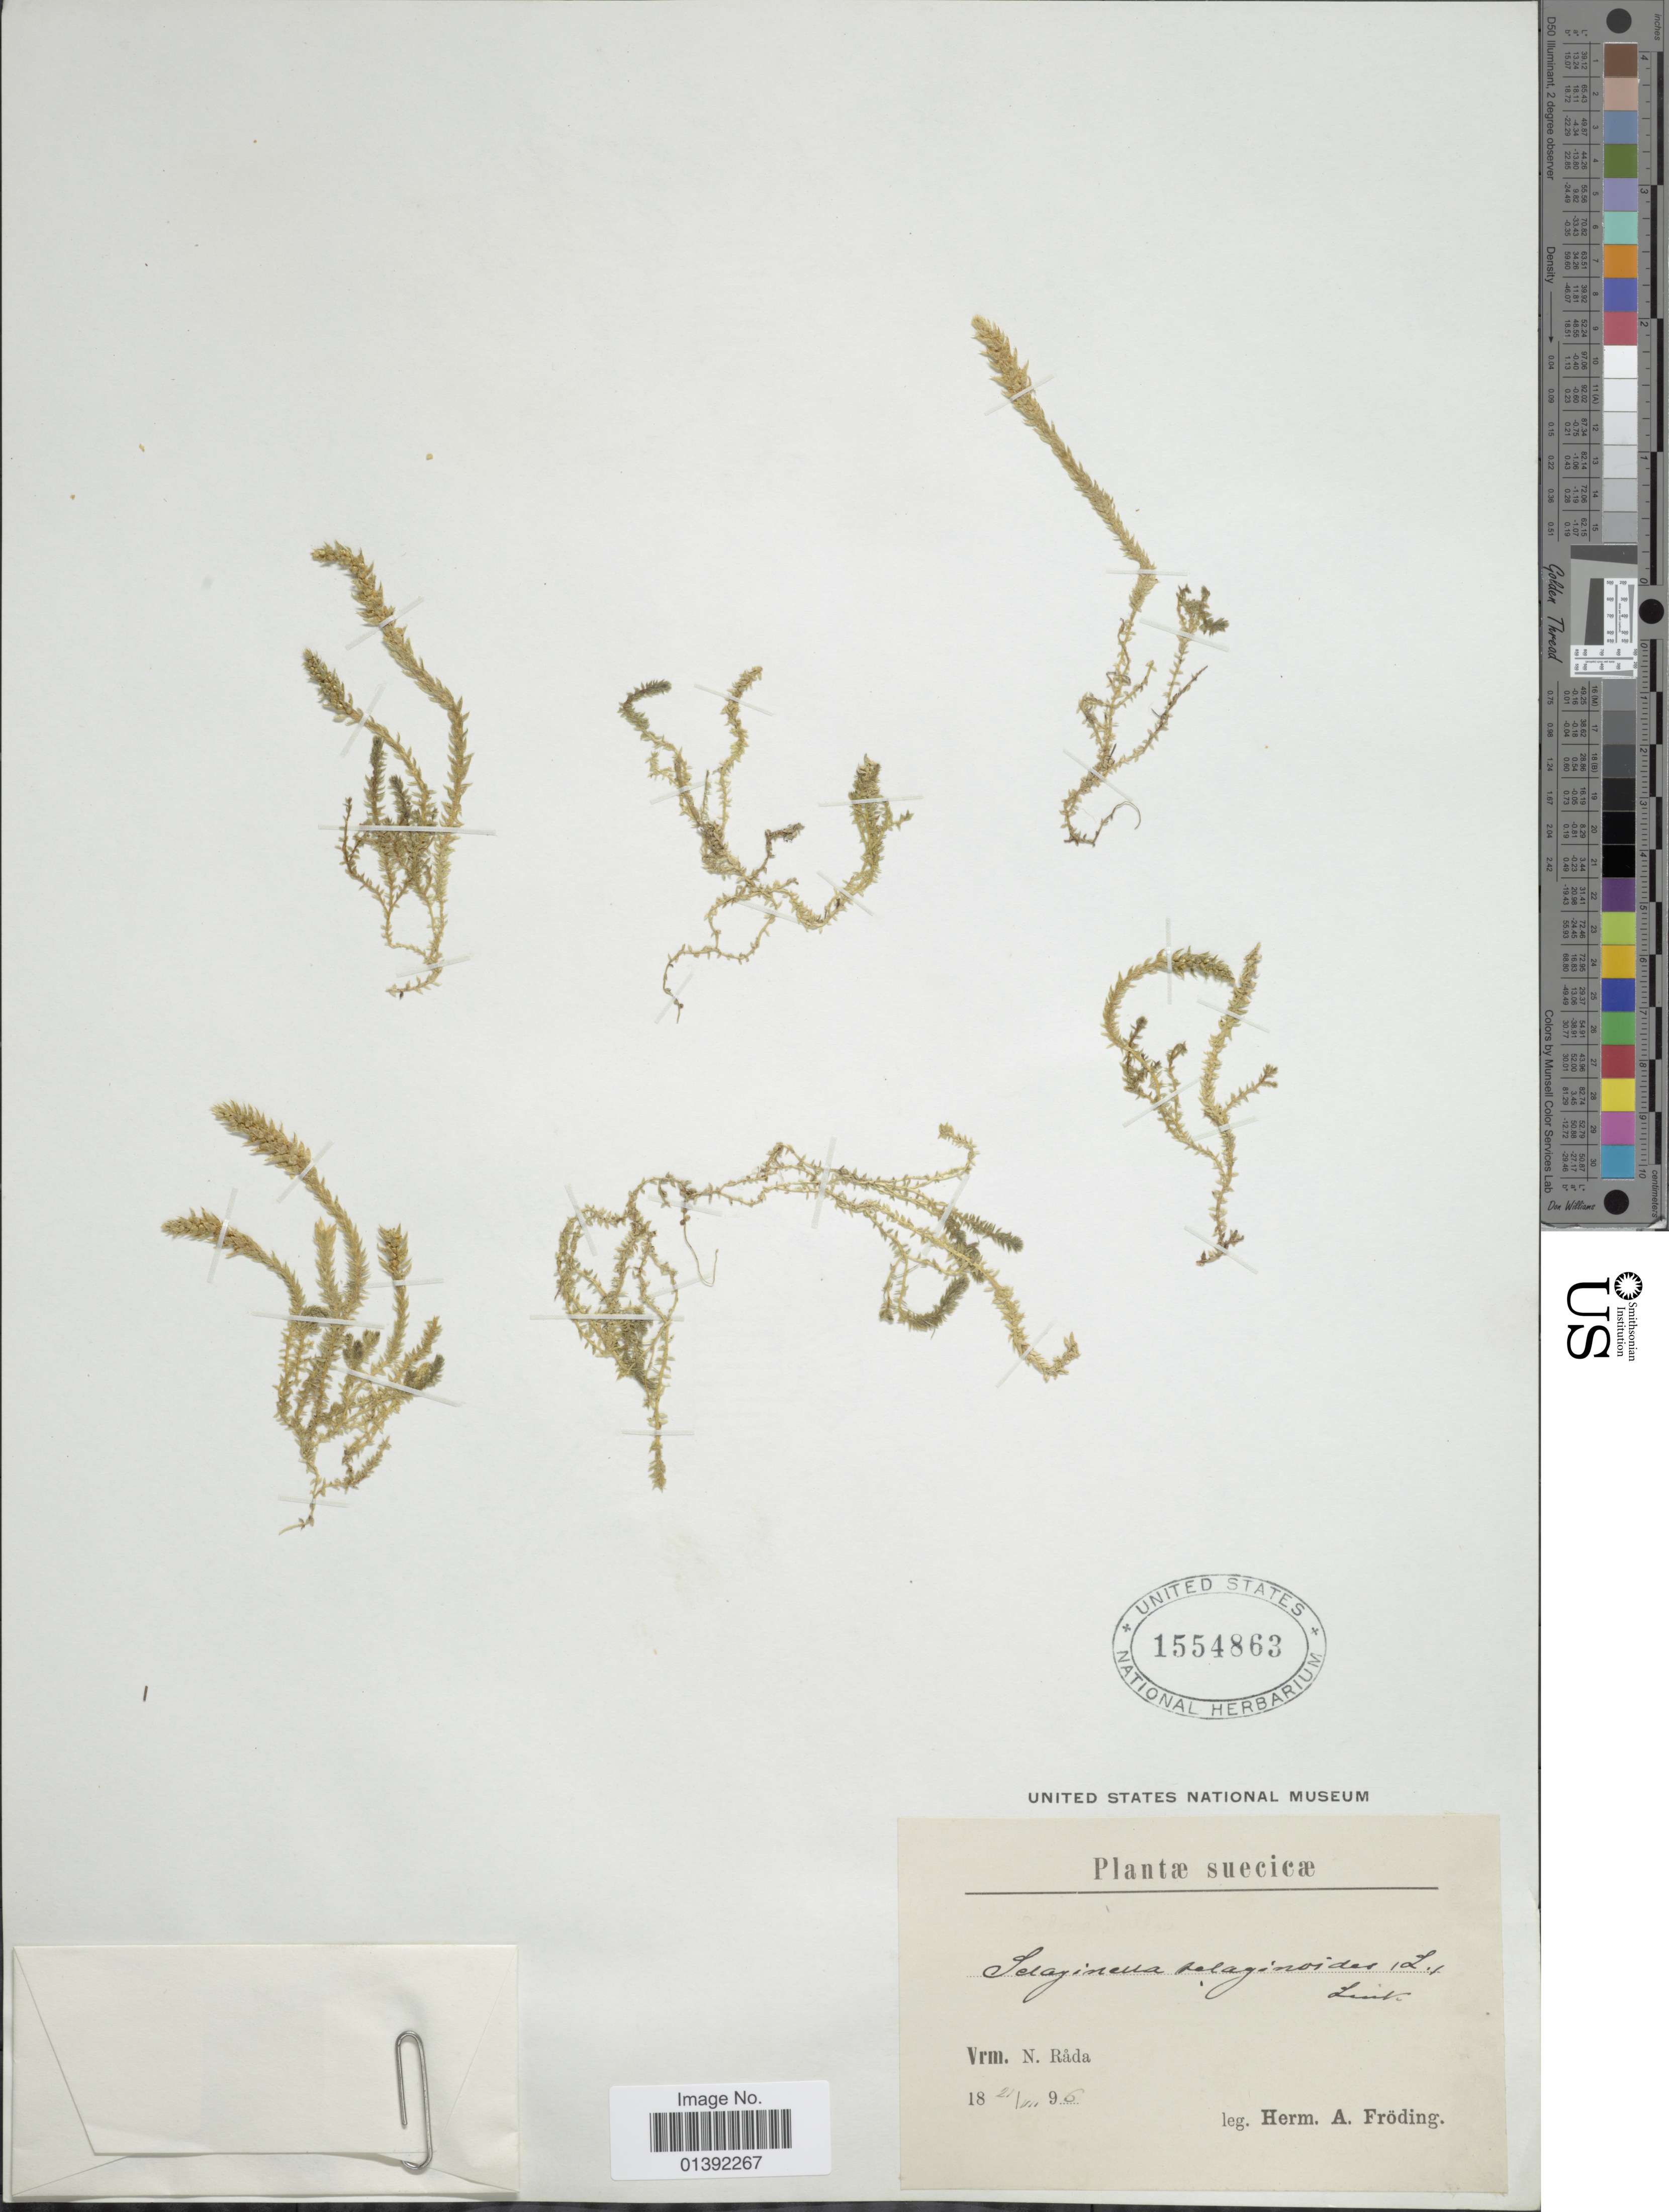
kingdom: Plantae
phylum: Tracheophyta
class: Lycopodiopsida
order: Selaginellales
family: Selaginellaceae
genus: Selaginella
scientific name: Selaginella selaginoides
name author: (L.) Link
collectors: H. Froding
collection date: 1895-07-21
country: Sweden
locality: Vrm. N. Råda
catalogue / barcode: US 1554863